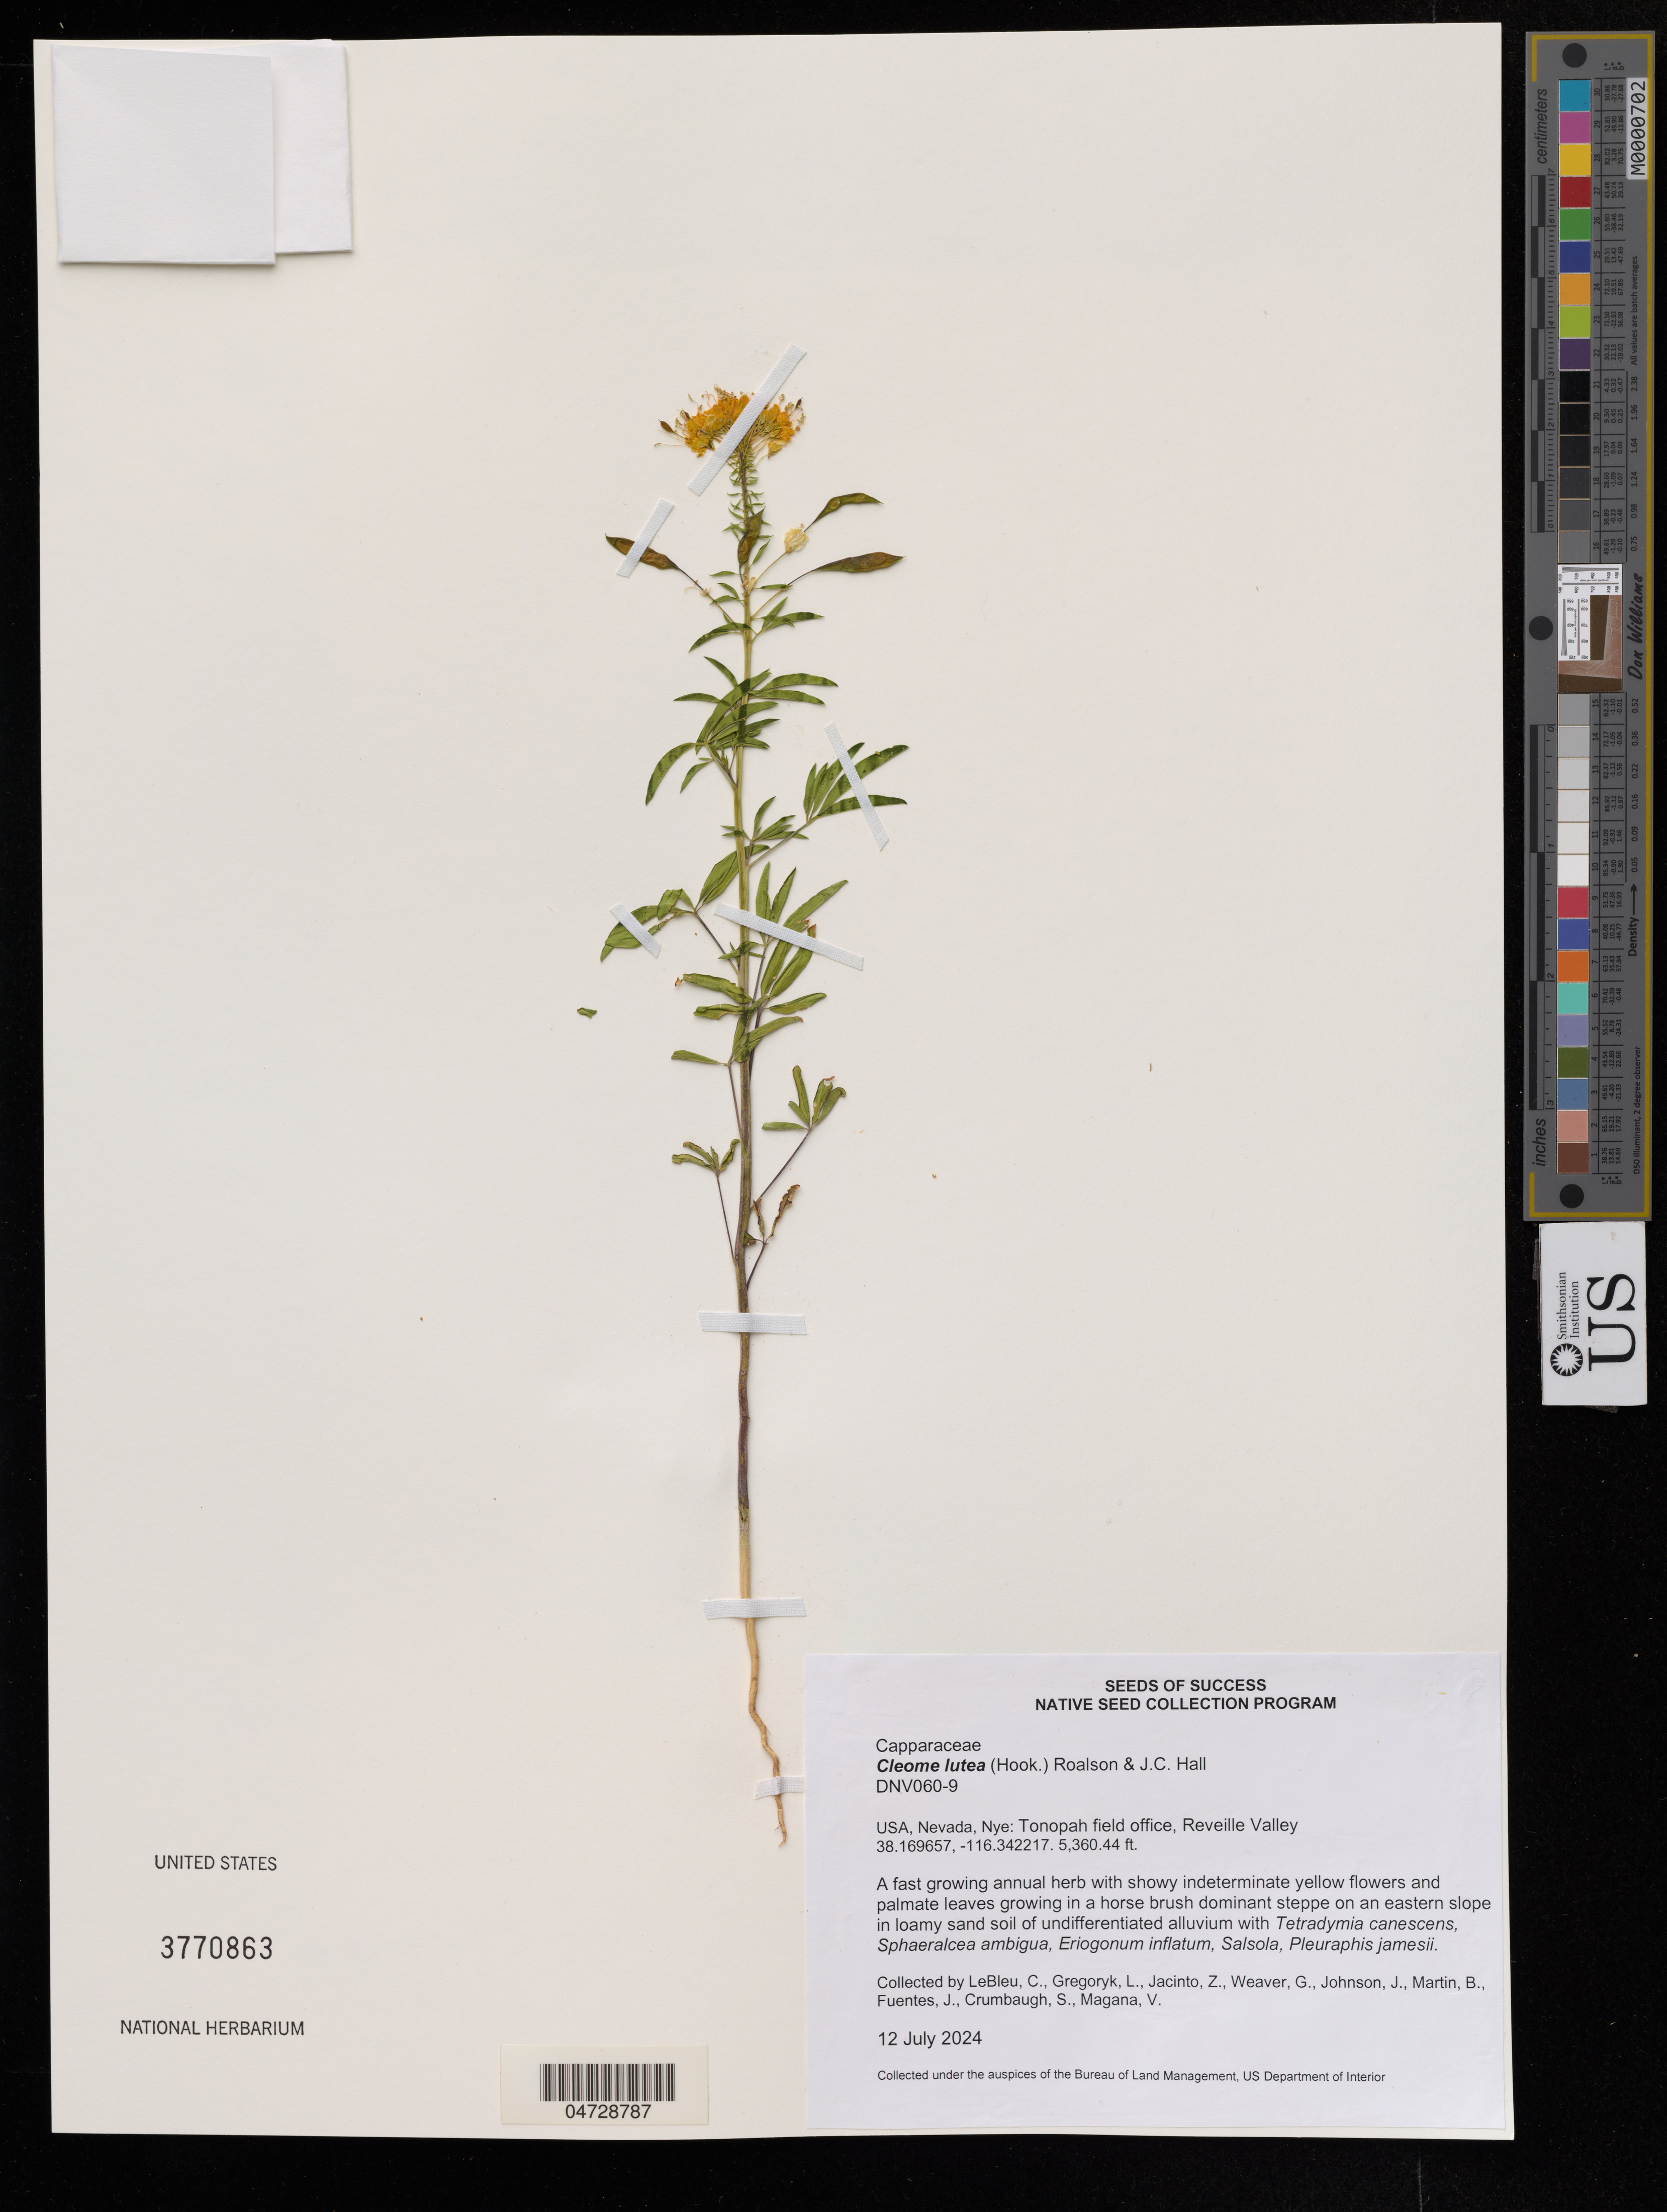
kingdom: Plantae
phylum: Tracheophyta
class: Magnoliopsida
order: Brassicales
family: Cleomaceae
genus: Cleome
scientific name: Cleome lutea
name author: Hook.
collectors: C. LeBleu, L. Gregoryk & Z. Jacinto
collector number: DNV060-9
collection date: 2024-07-12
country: United States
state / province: Nevada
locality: Nye: Tonopah field office, Reveille Valley.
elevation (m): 1633.86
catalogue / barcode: US 3770863